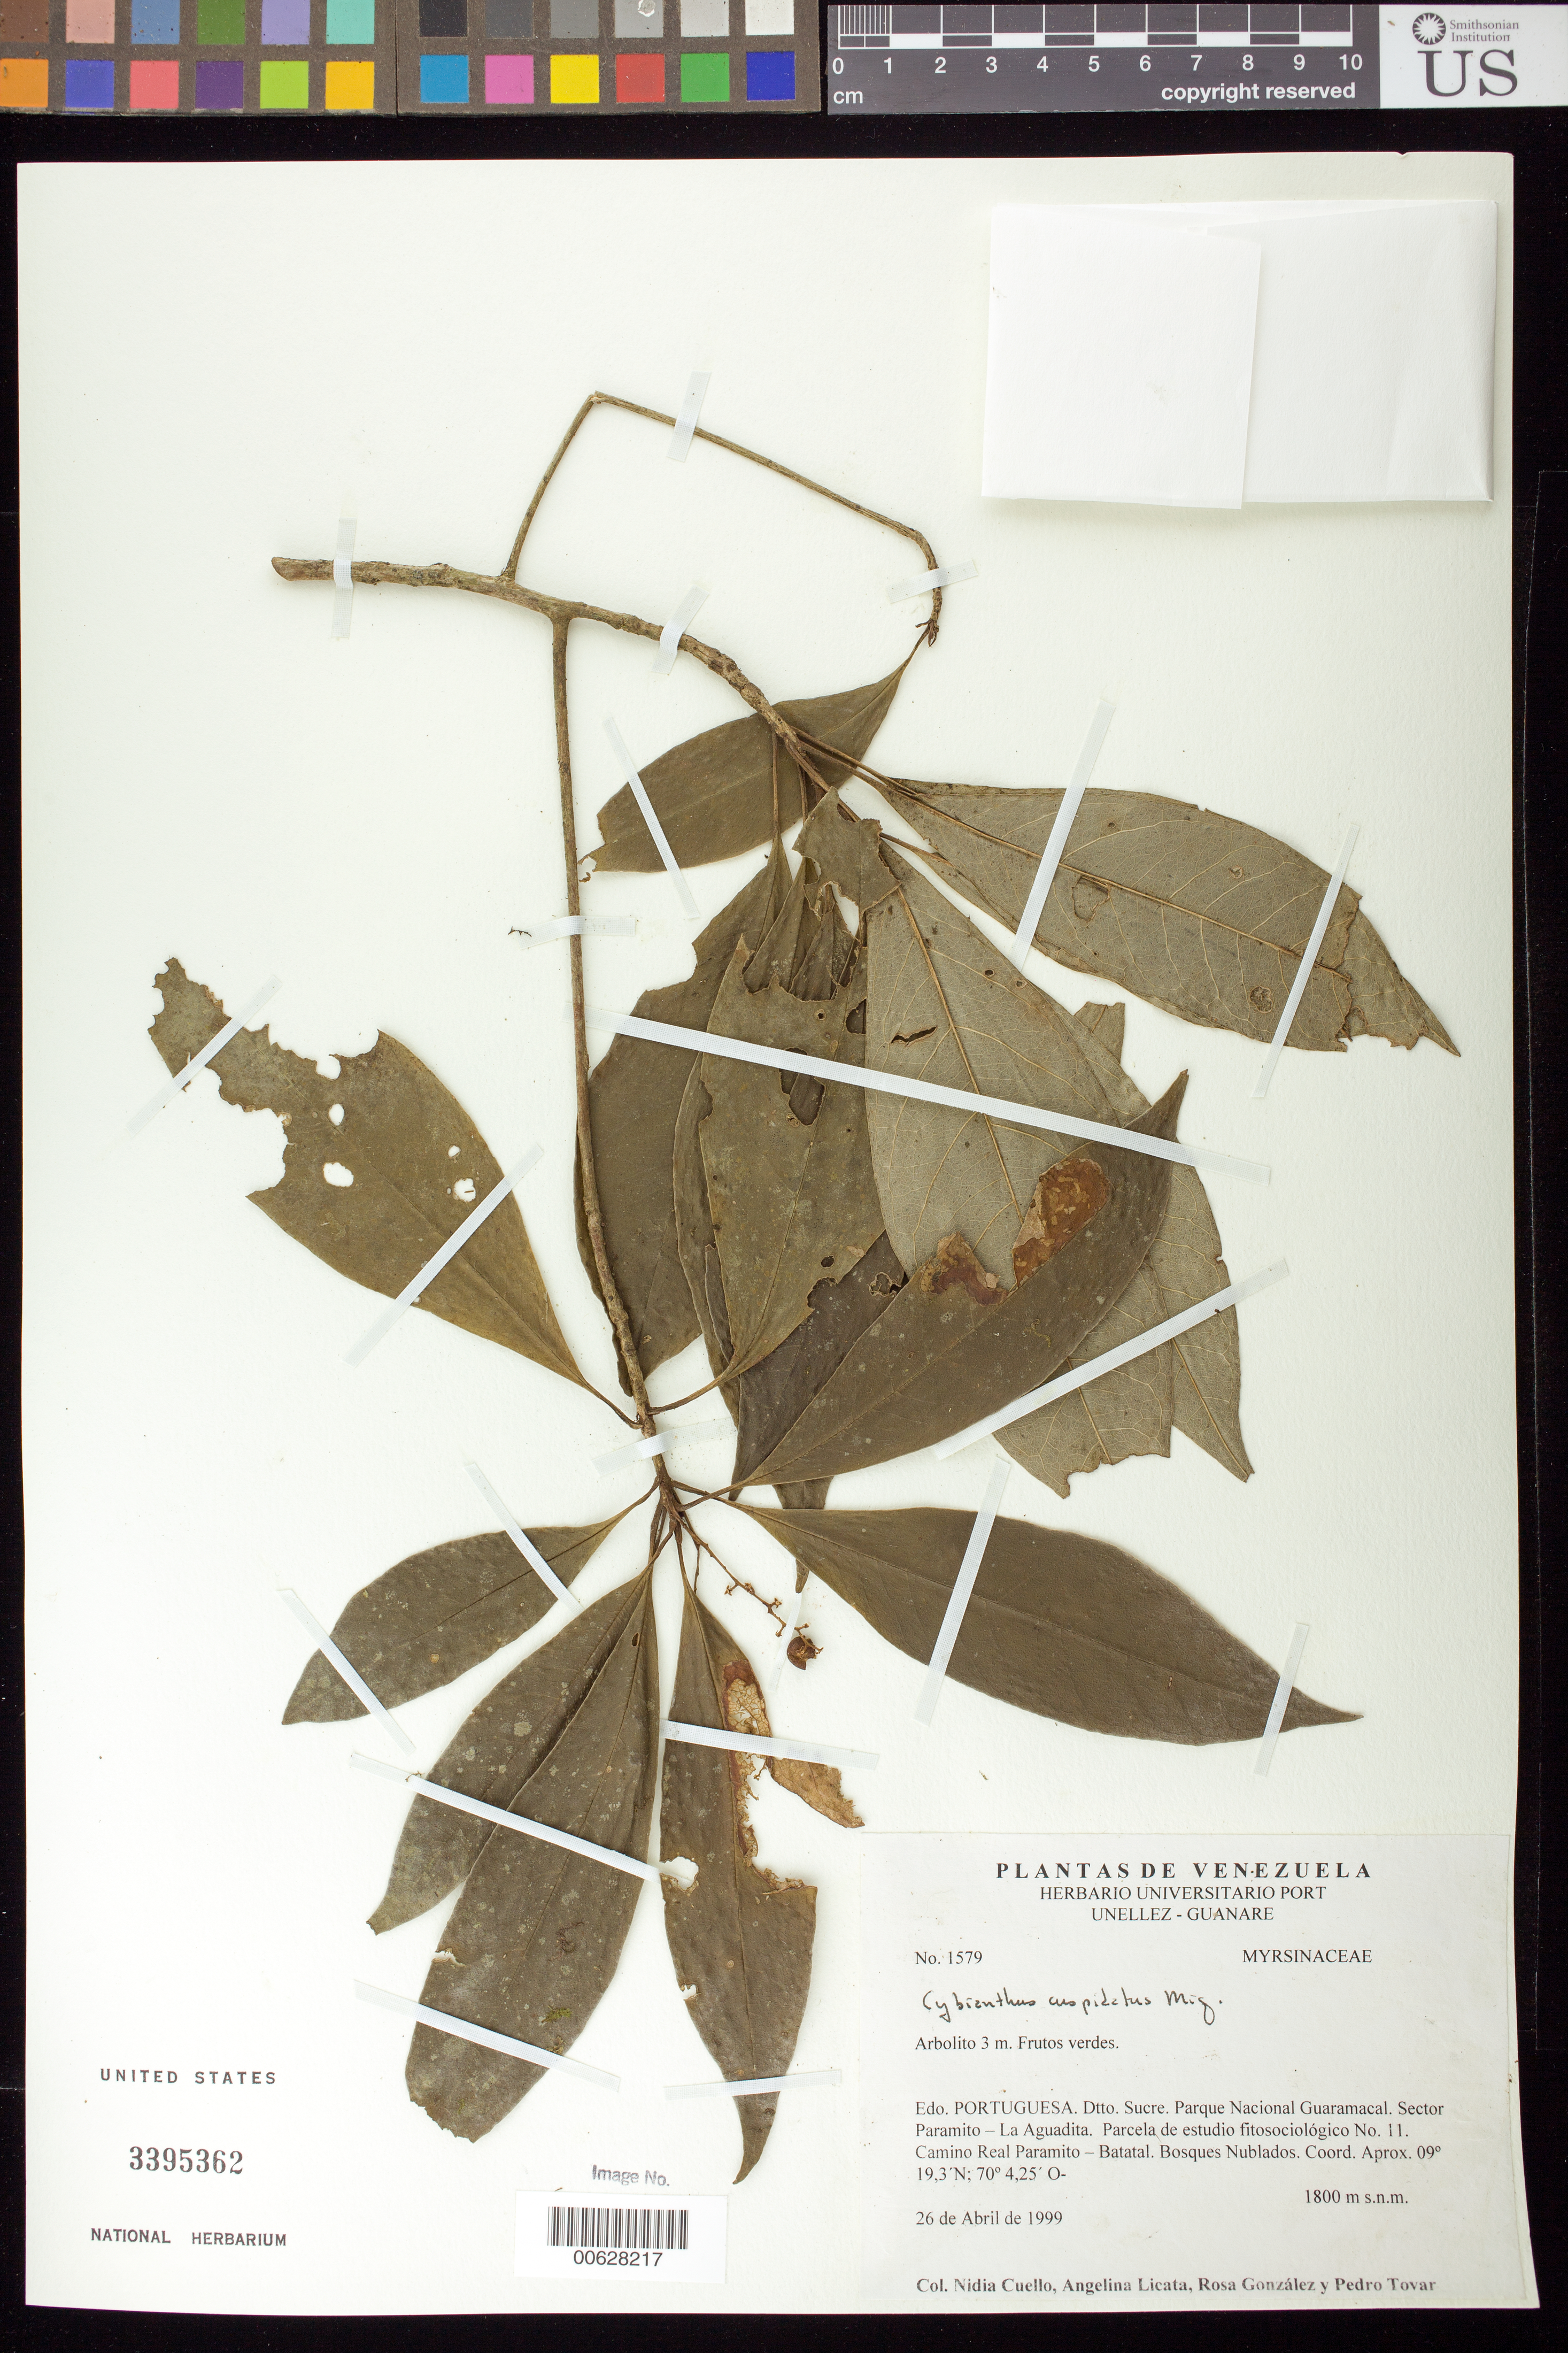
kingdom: Plantae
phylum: Tracheophyta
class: Magnoliopsida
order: Ericales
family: Primulaceae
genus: Cybianthus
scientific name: Cybianthus cuspidatus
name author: Miq.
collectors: N. L. Cuello, A. Licata, R. González & P. Tovar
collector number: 1579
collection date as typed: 26 Apr 1999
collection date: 1999-04-26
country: Venezuela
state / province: Portuguesa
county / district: Sucre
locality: Parque Nacional Guaramacal. Sector Paramito - La Aguadita. Camino Real Paramito - Batatal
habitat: Bosques Nublados.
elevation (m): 1800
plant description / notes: PORT, US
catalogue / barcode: US 3395362